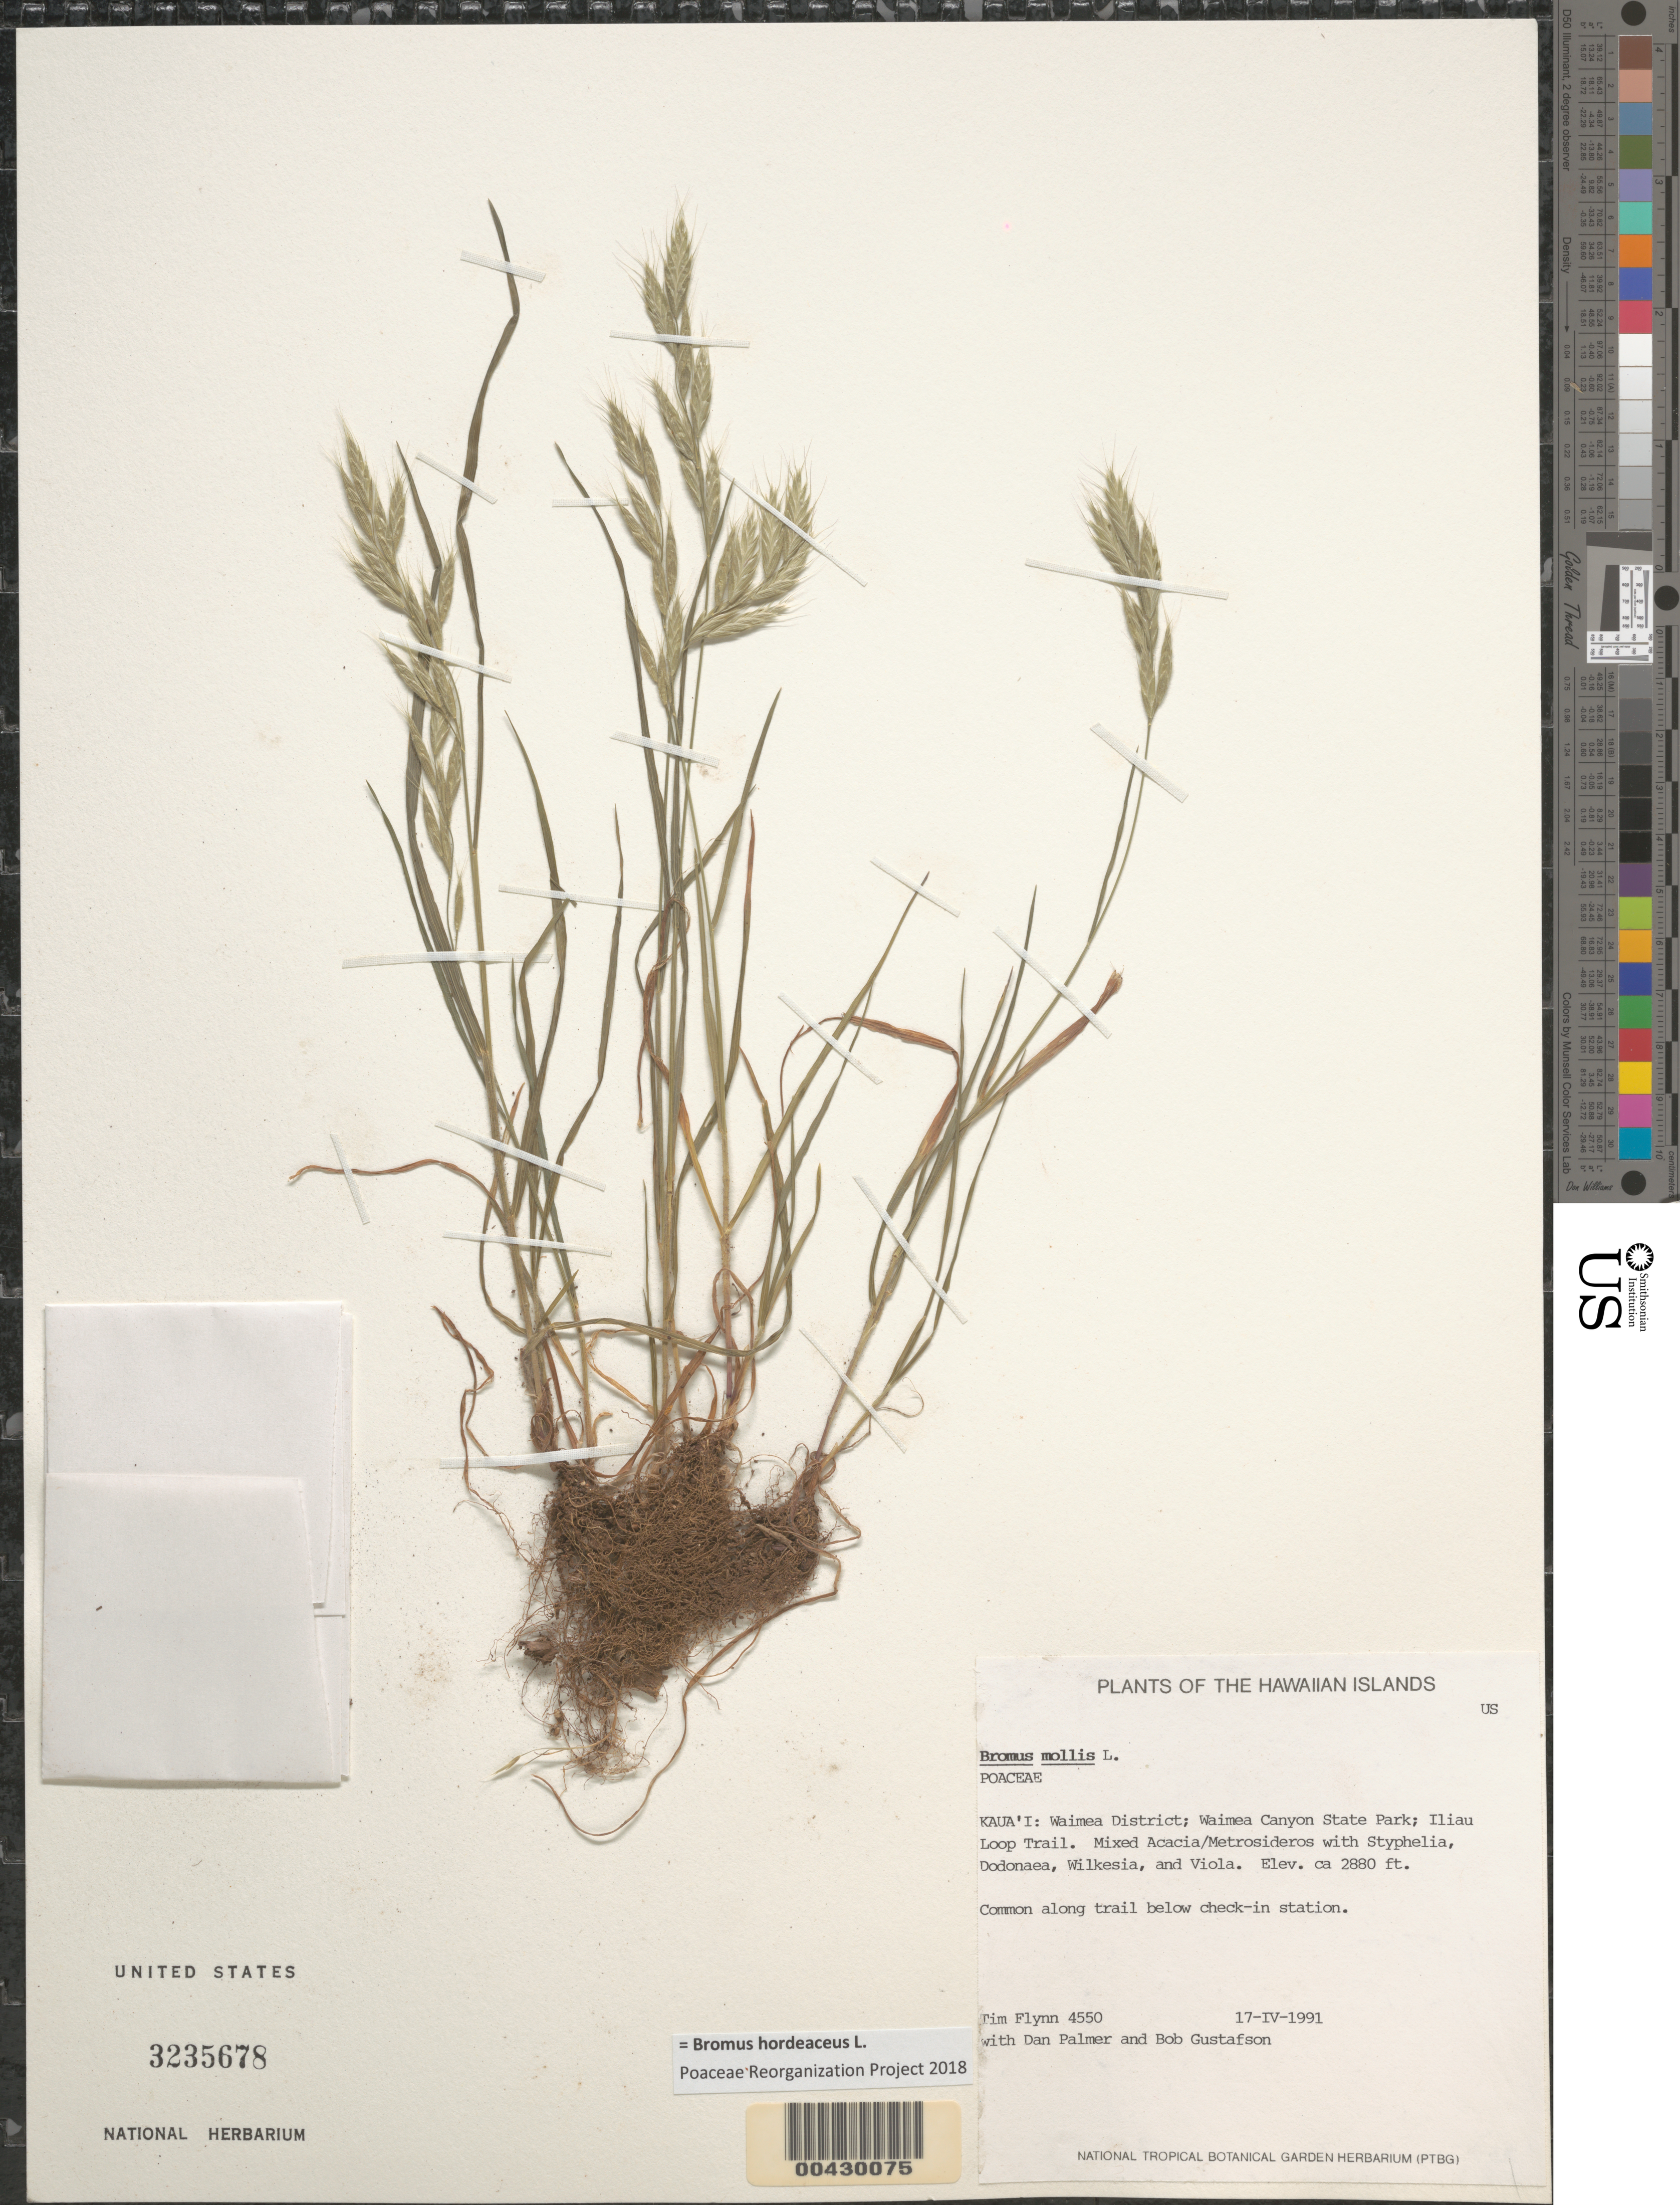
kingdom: Plantae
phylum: Tracheophyta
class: Liliopsida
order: Poales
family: Poaceae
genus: Bromus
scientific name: Bromus hordeaceus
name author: L.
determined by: Poaceae Reorganization Project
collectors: T. W. Flynn, D. Palmer & B. Gustafson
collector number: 4550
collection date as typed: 17 Apr 1991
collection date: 1991-04-17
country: United States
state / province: Hawaii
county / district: Kauai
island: Kaua'i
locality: Waimea District; Waimea Canyon State Park; Iliau Loop Trail.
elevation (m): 878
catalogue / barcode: US 3235678